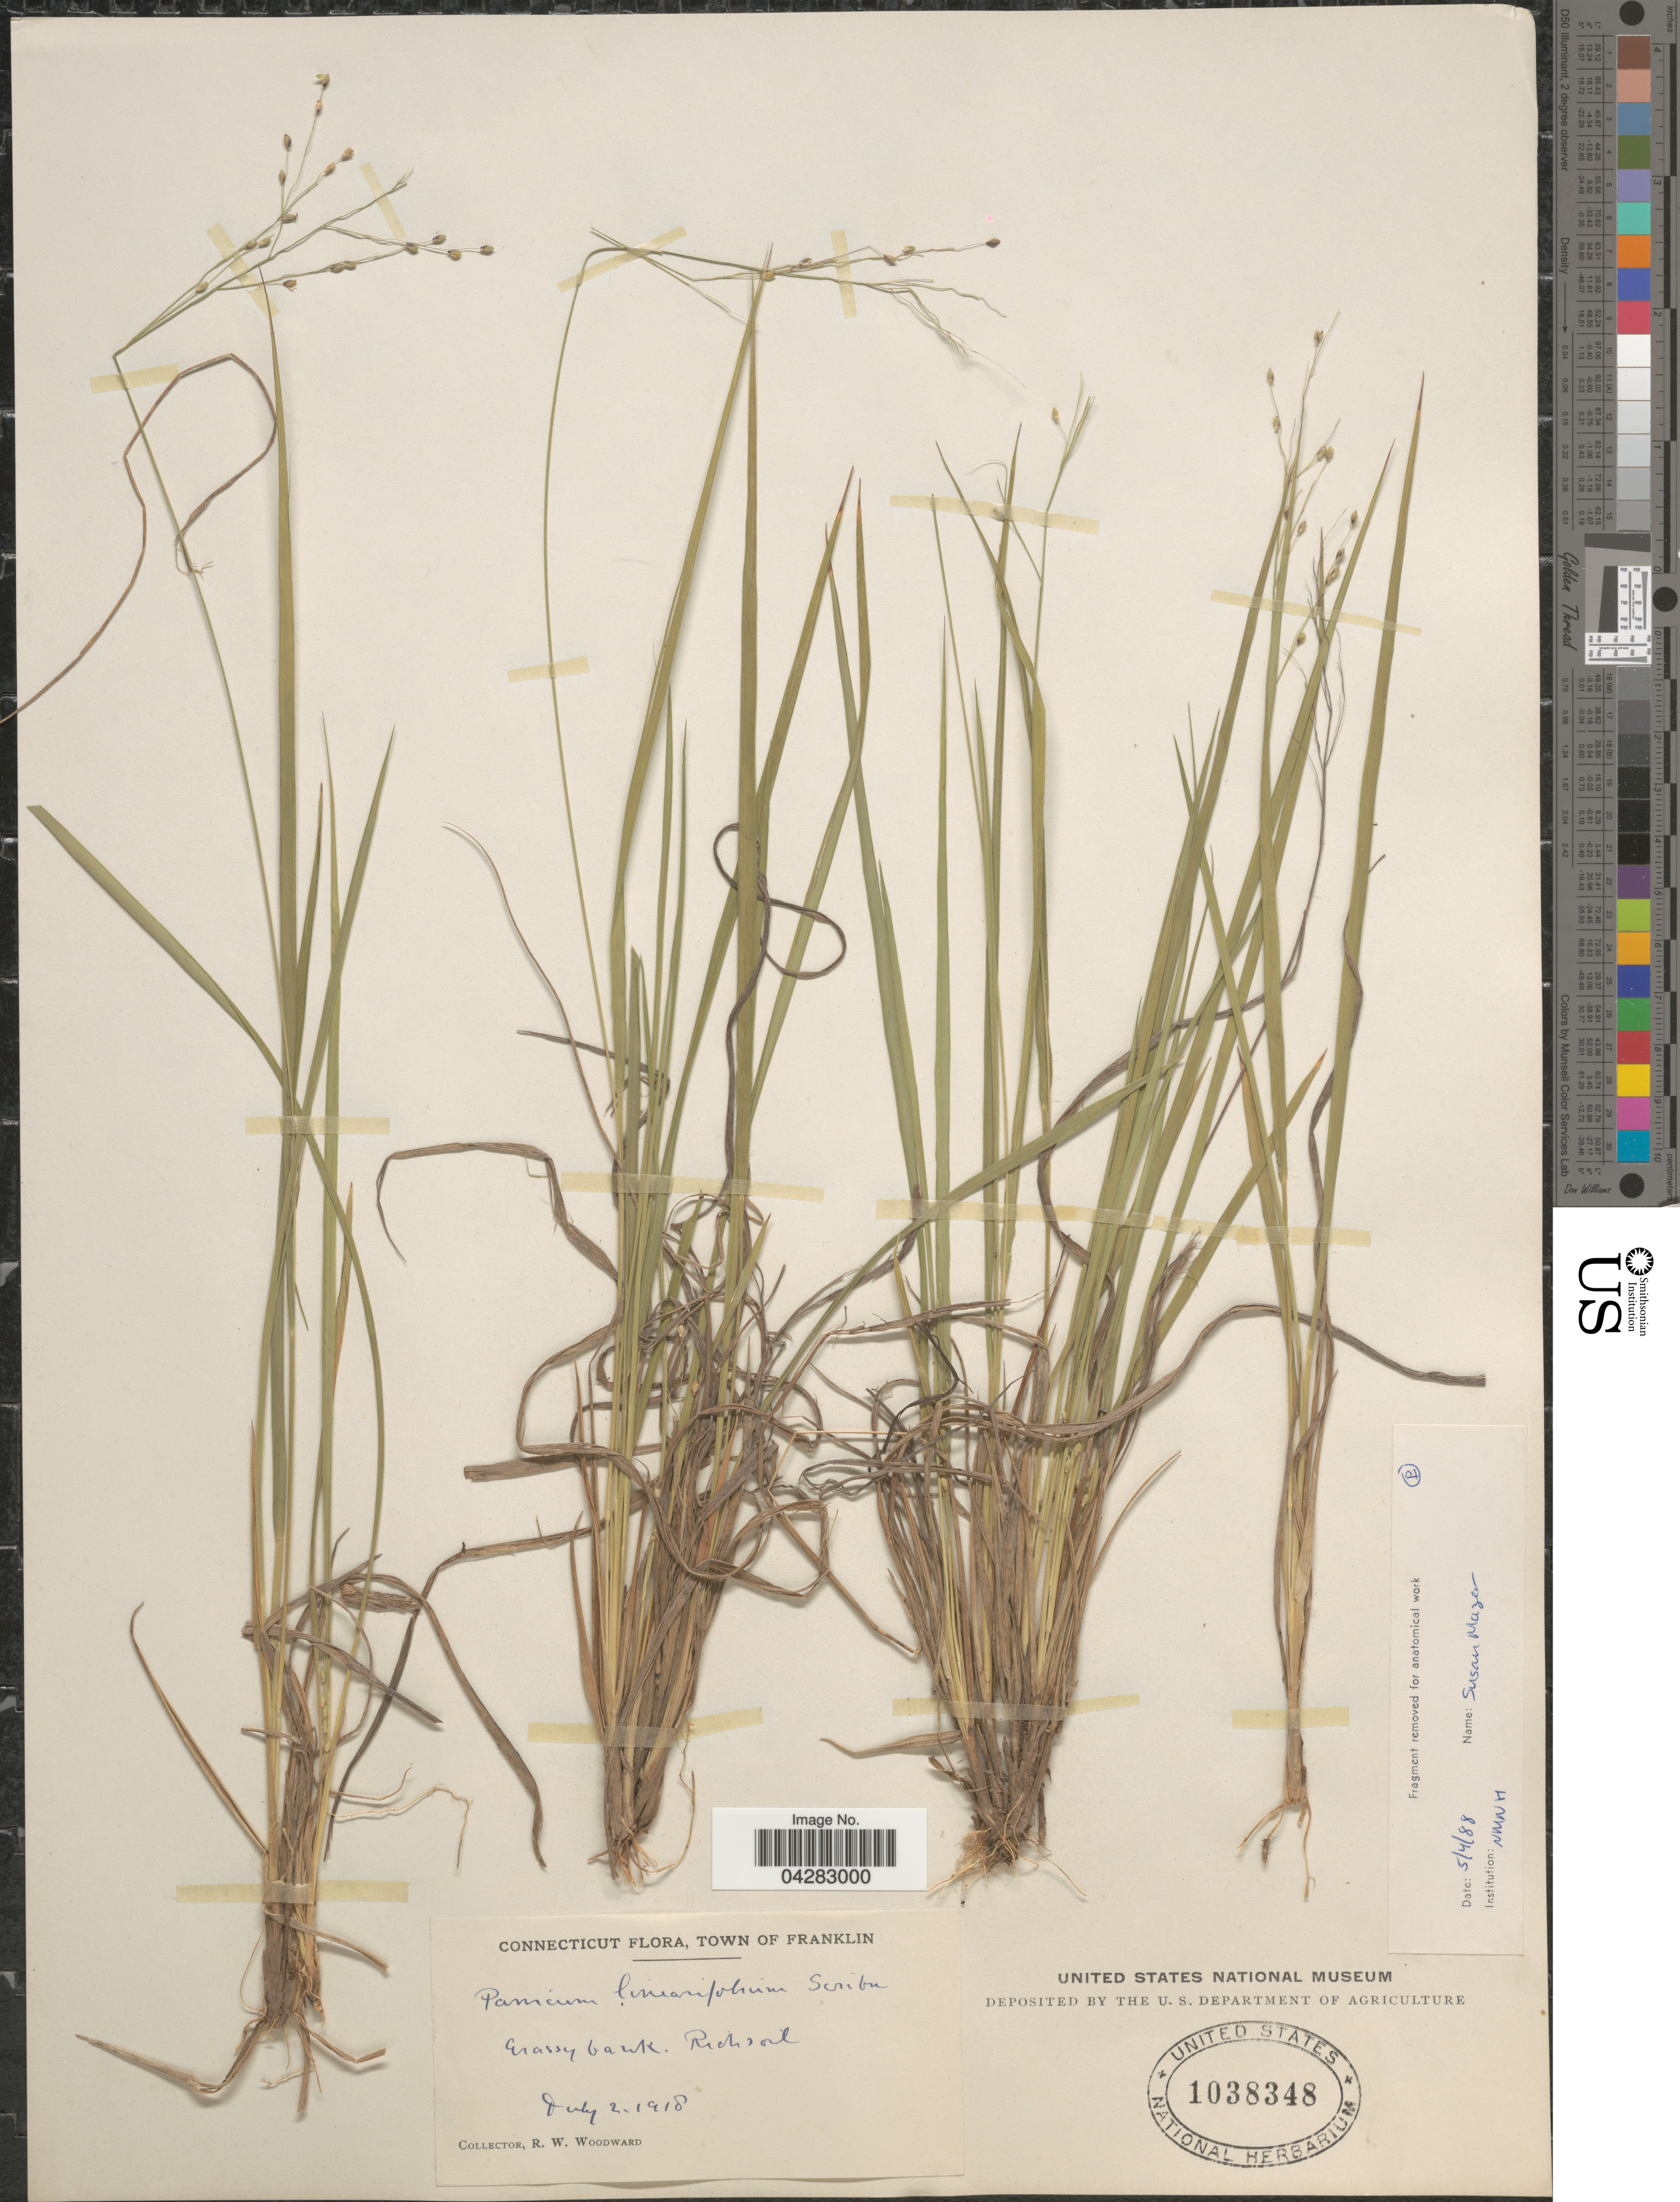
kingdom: Plantae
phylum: Tracheophyta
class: Liliopsida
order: Poales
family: Poaceae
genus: Dichanthelium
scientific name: Dichanthelium linearifolium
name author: (Scribn.) Gould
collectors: R. Woodward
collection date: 1918-07-02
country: United States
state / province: Connecticut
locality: Town of Franklin. Grassy bank. Rich soil.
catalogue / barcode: US 1038348